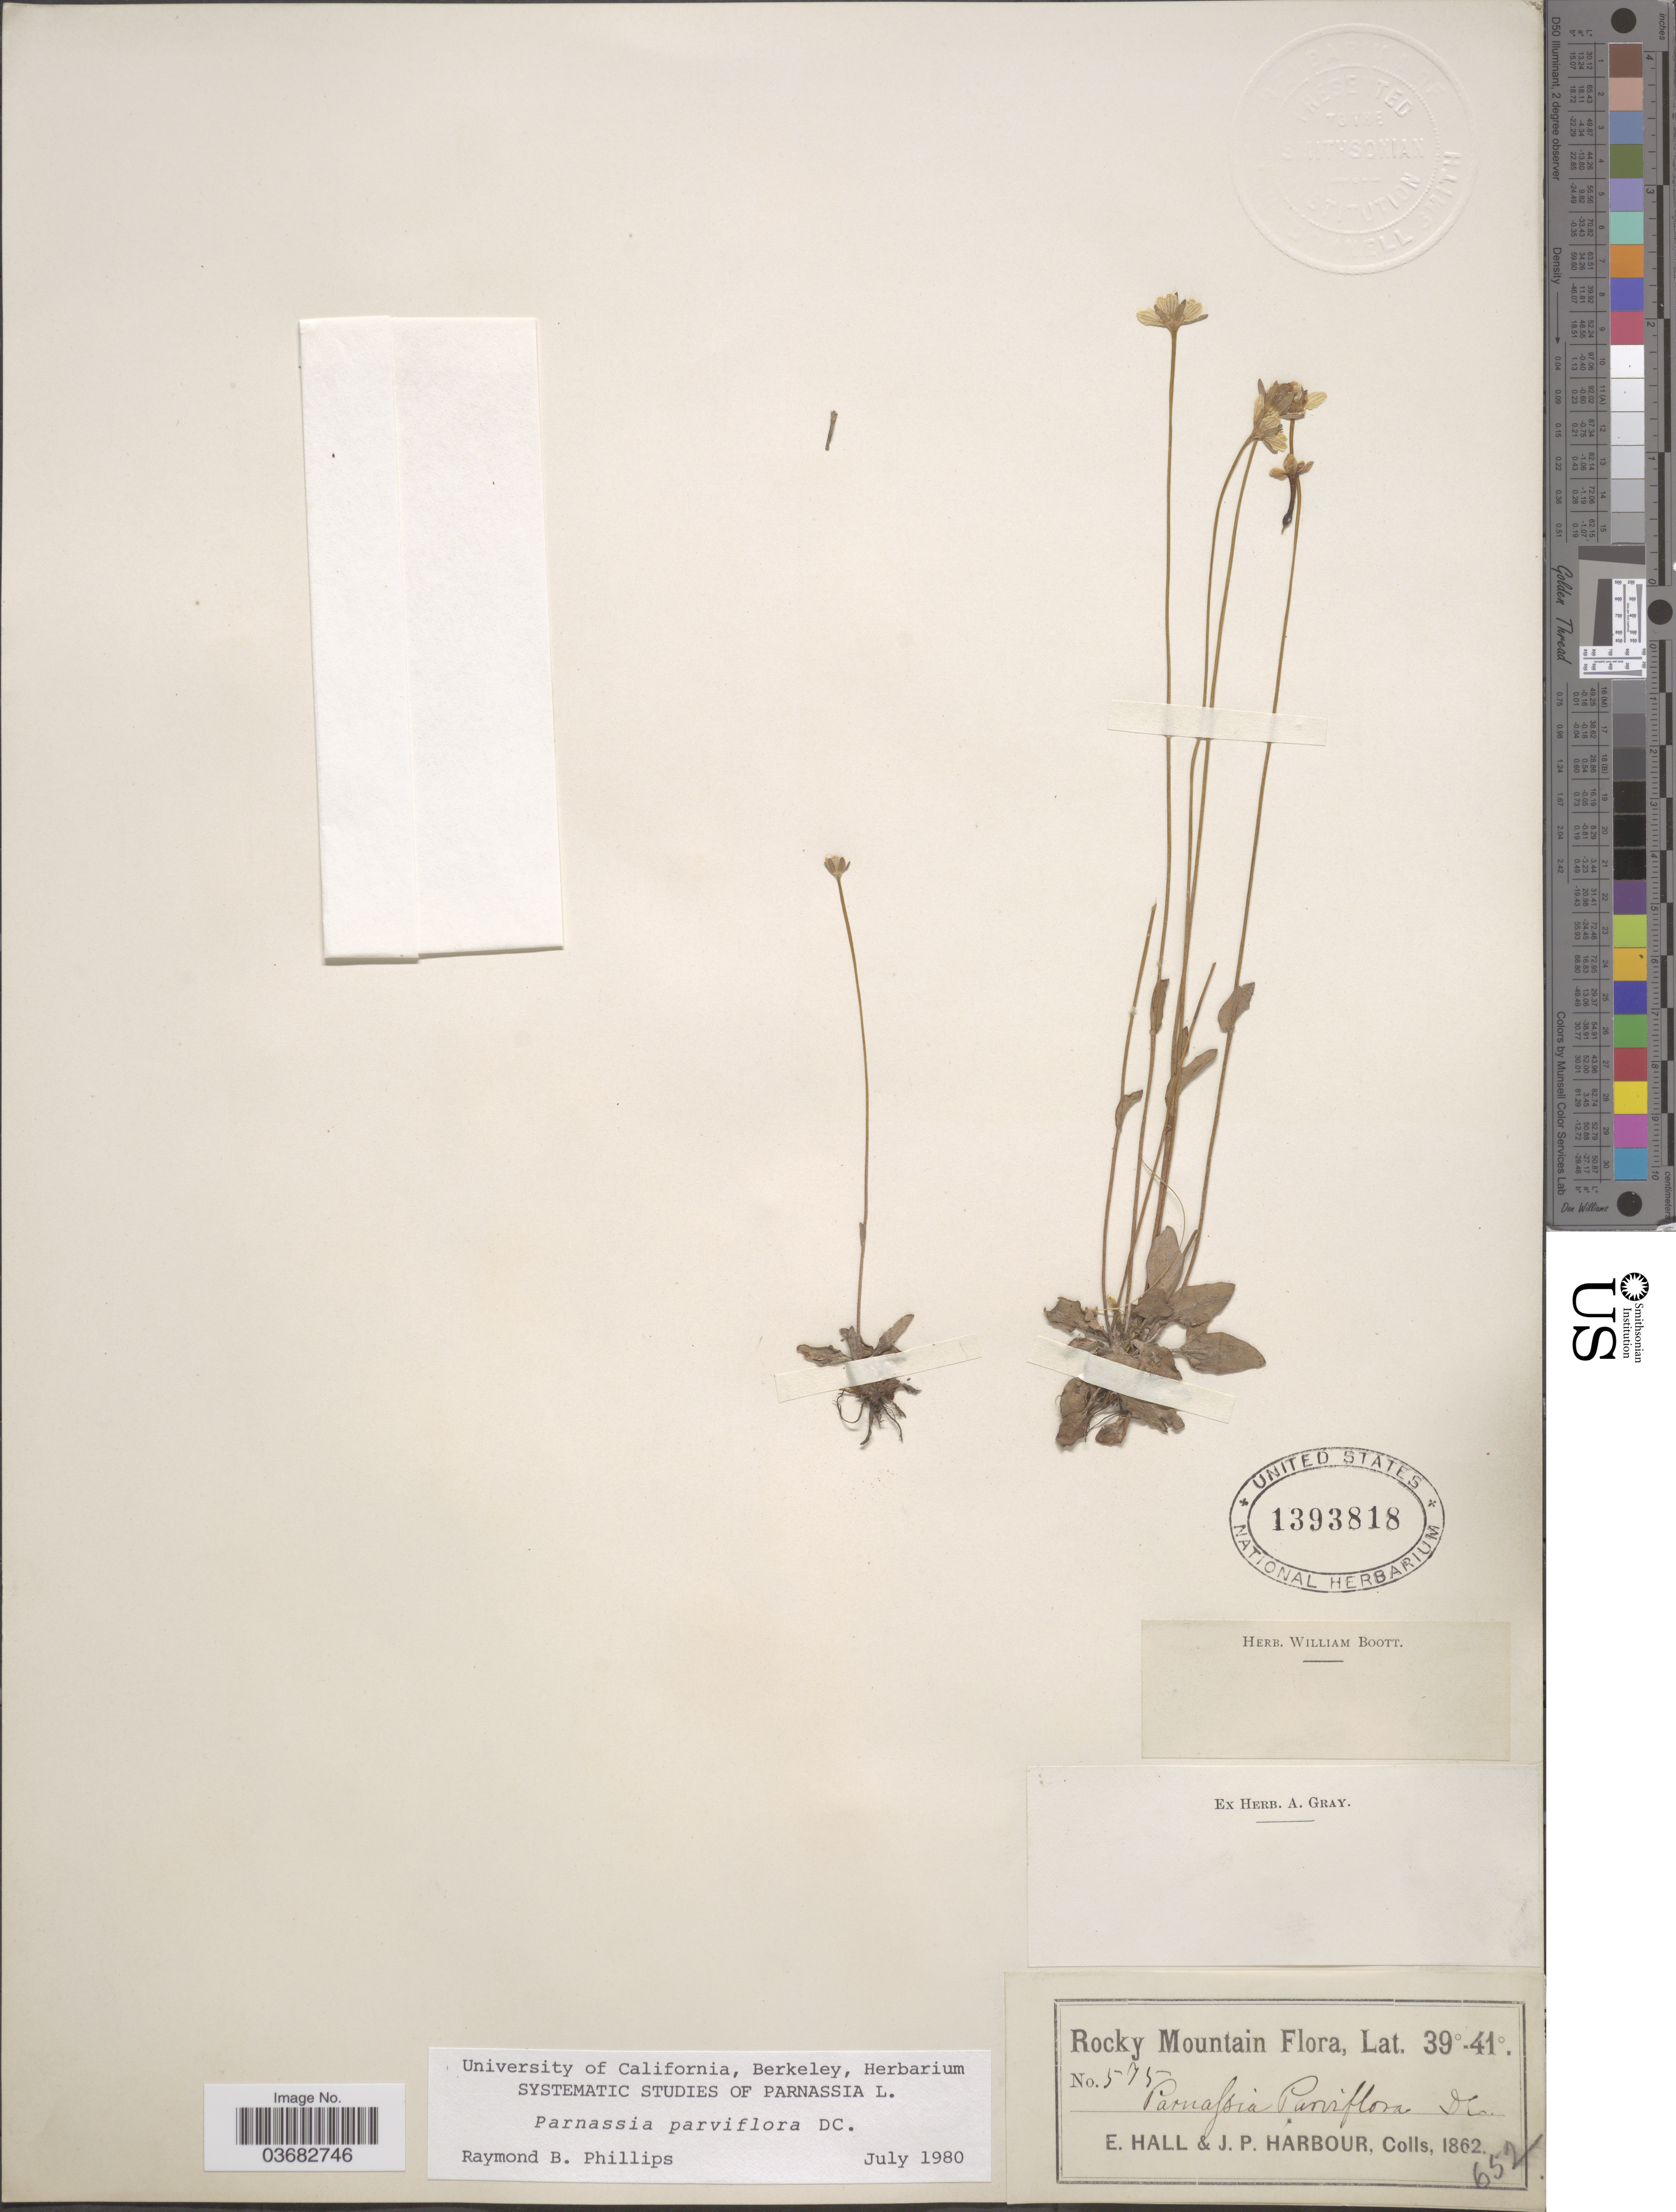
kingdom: Plantae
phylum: Tracheophyta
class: Magnoliopsida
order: Celastrales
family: Parnassiaceae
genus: Parnassia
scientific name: Parnassia parviflora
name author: DC.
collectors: E. Hall & J. Harbour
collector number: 575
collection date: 1862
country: United States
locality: Rocky Mountain.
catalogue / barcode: US 1393818